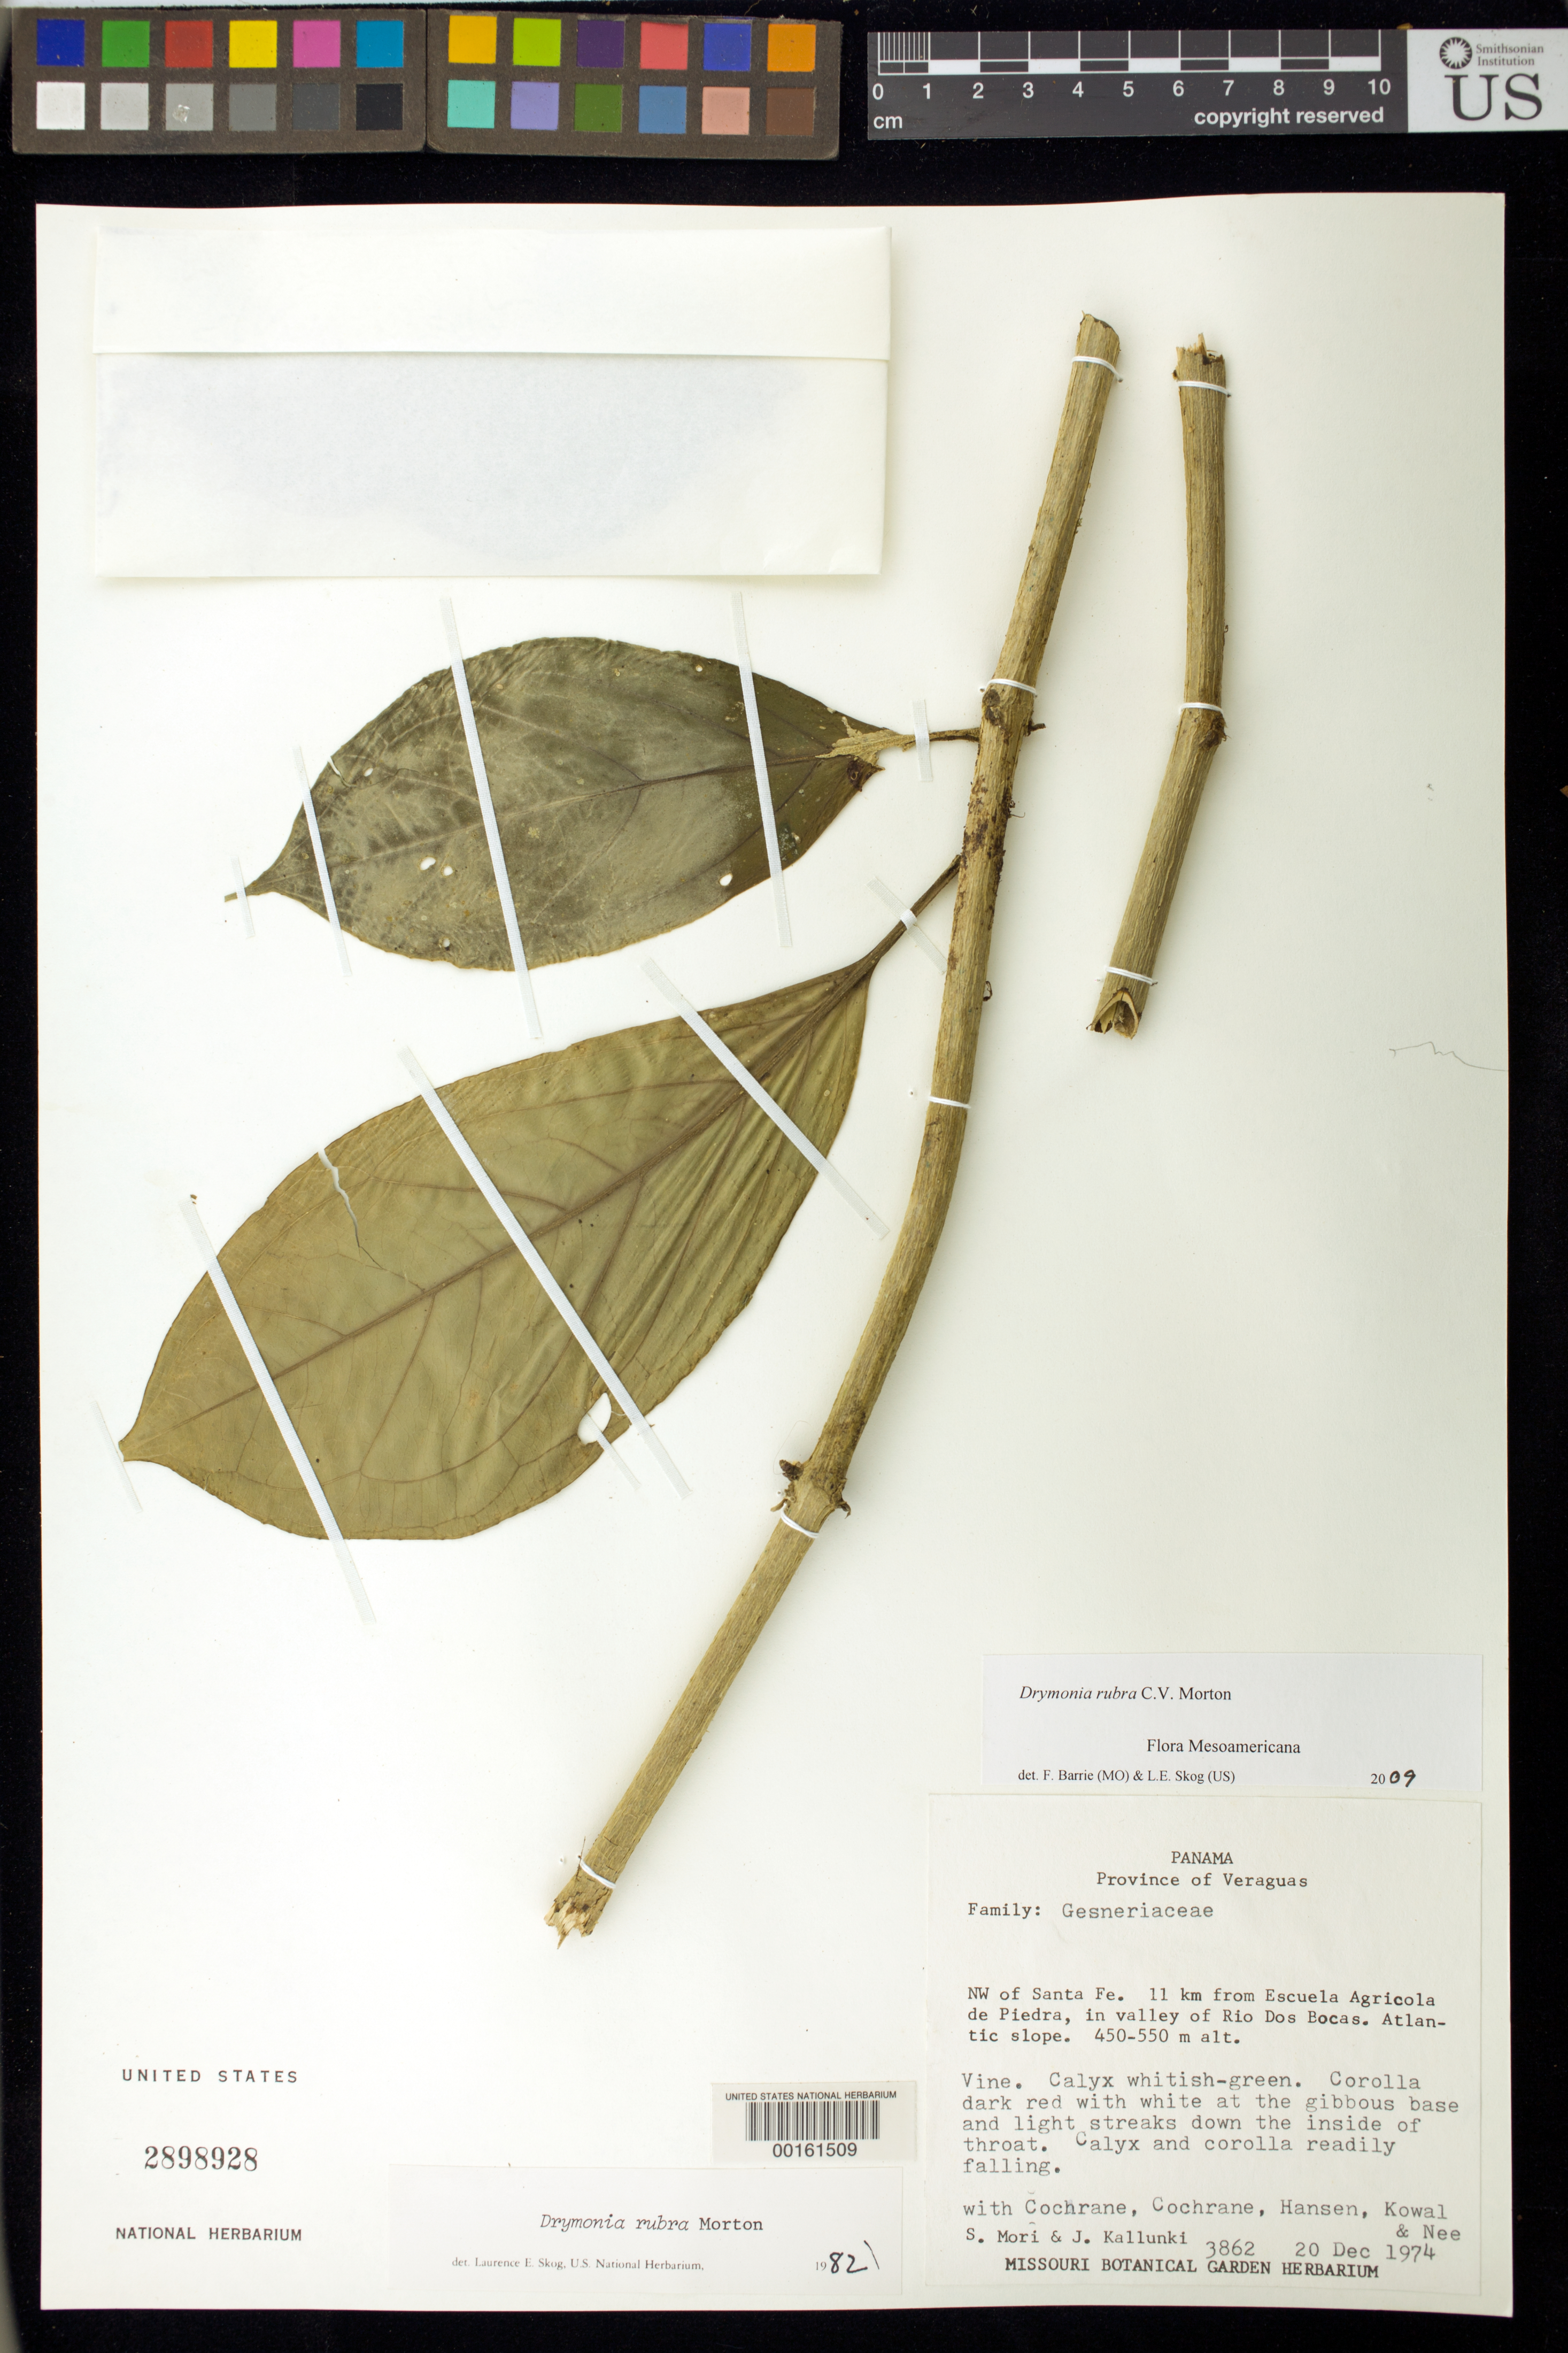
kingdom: Plantae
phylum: Tracheophyta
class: Magnoliopsida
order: Lamiales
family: Gesneriaceae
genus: Drymonia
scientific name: Drymonia rubra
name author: C.V. Morton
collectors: S. Mori & J. Kallunki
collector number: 3862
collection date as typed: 20 Dec 1974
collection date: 1974-12-20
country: Panama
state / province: Veraguas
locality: NW of Santa Fe, 11 km from Escuela Agricola de Piedra, in valley of Rio Dos Bocas, Atlantic slope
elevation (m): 450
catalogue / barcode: US 2898928